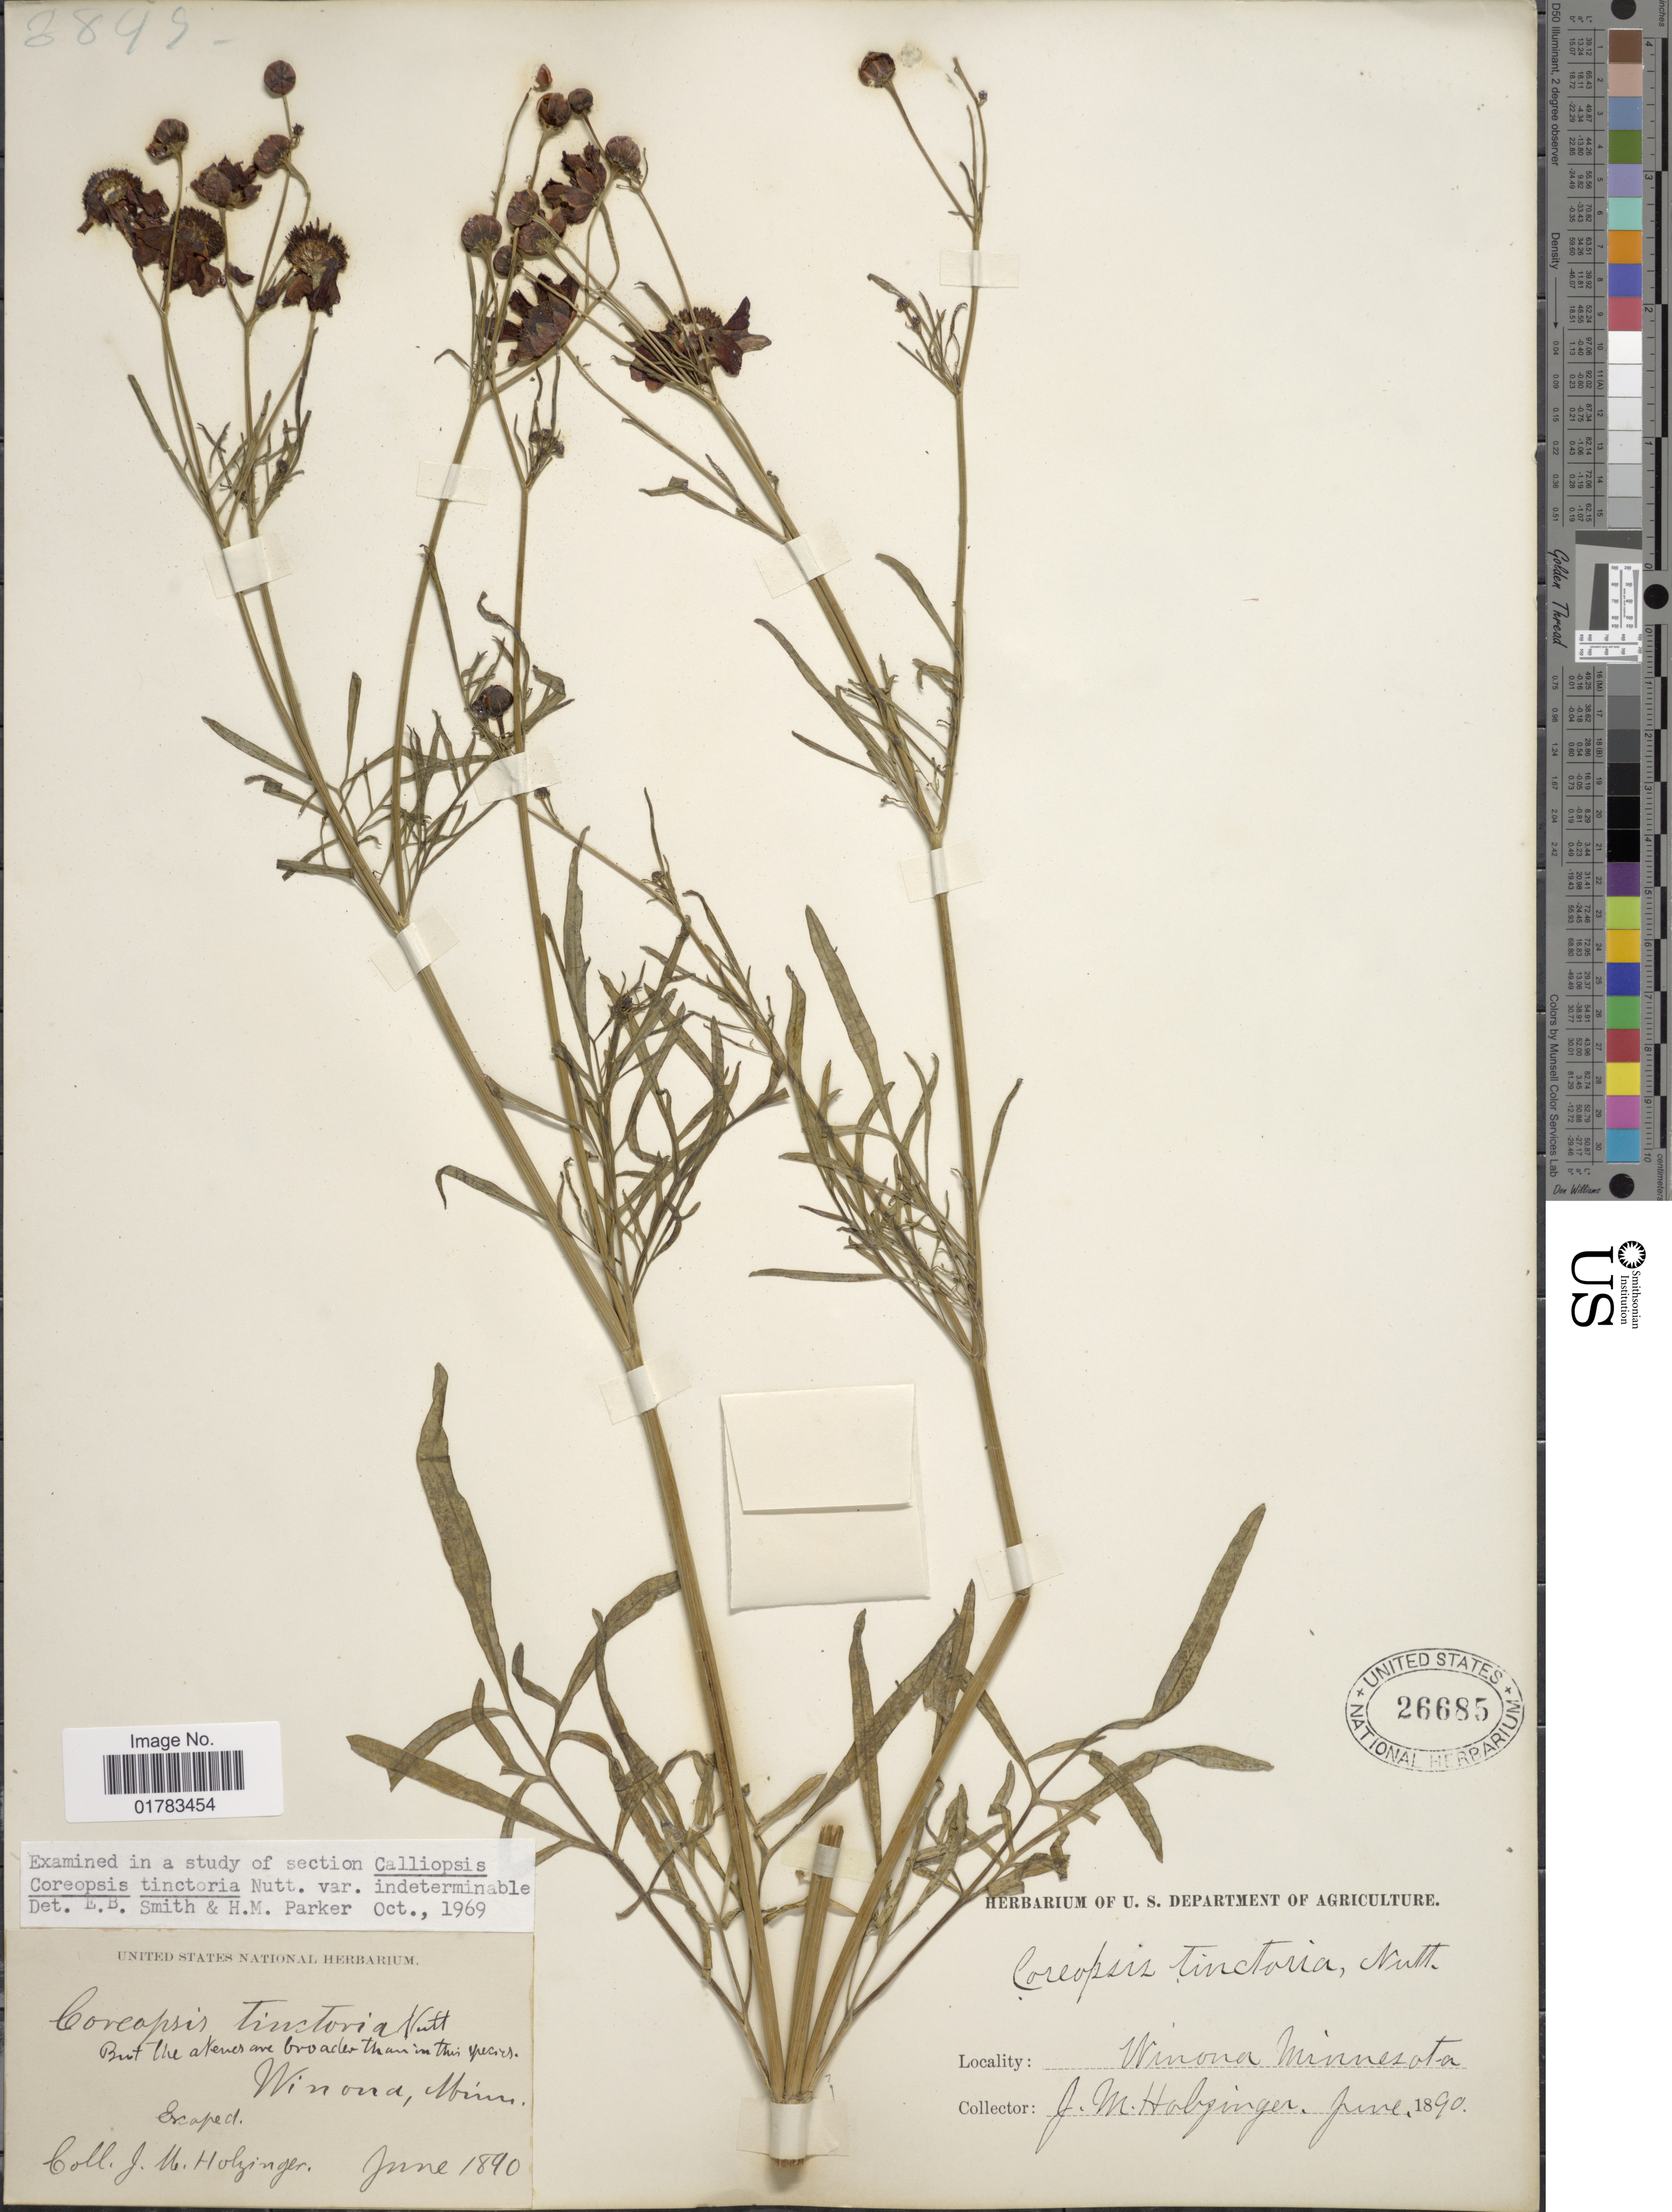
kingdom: Plantae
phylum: Tracheophyta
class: Magnoliopsida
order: Asterales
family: Asteraceae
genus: Coreopsis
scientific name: Coreopsis tinctoria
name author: Nutt.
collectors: J. M. Holzinger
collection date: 1890-01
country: United States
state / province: Minnesota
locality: Winona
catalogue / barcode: US 26685